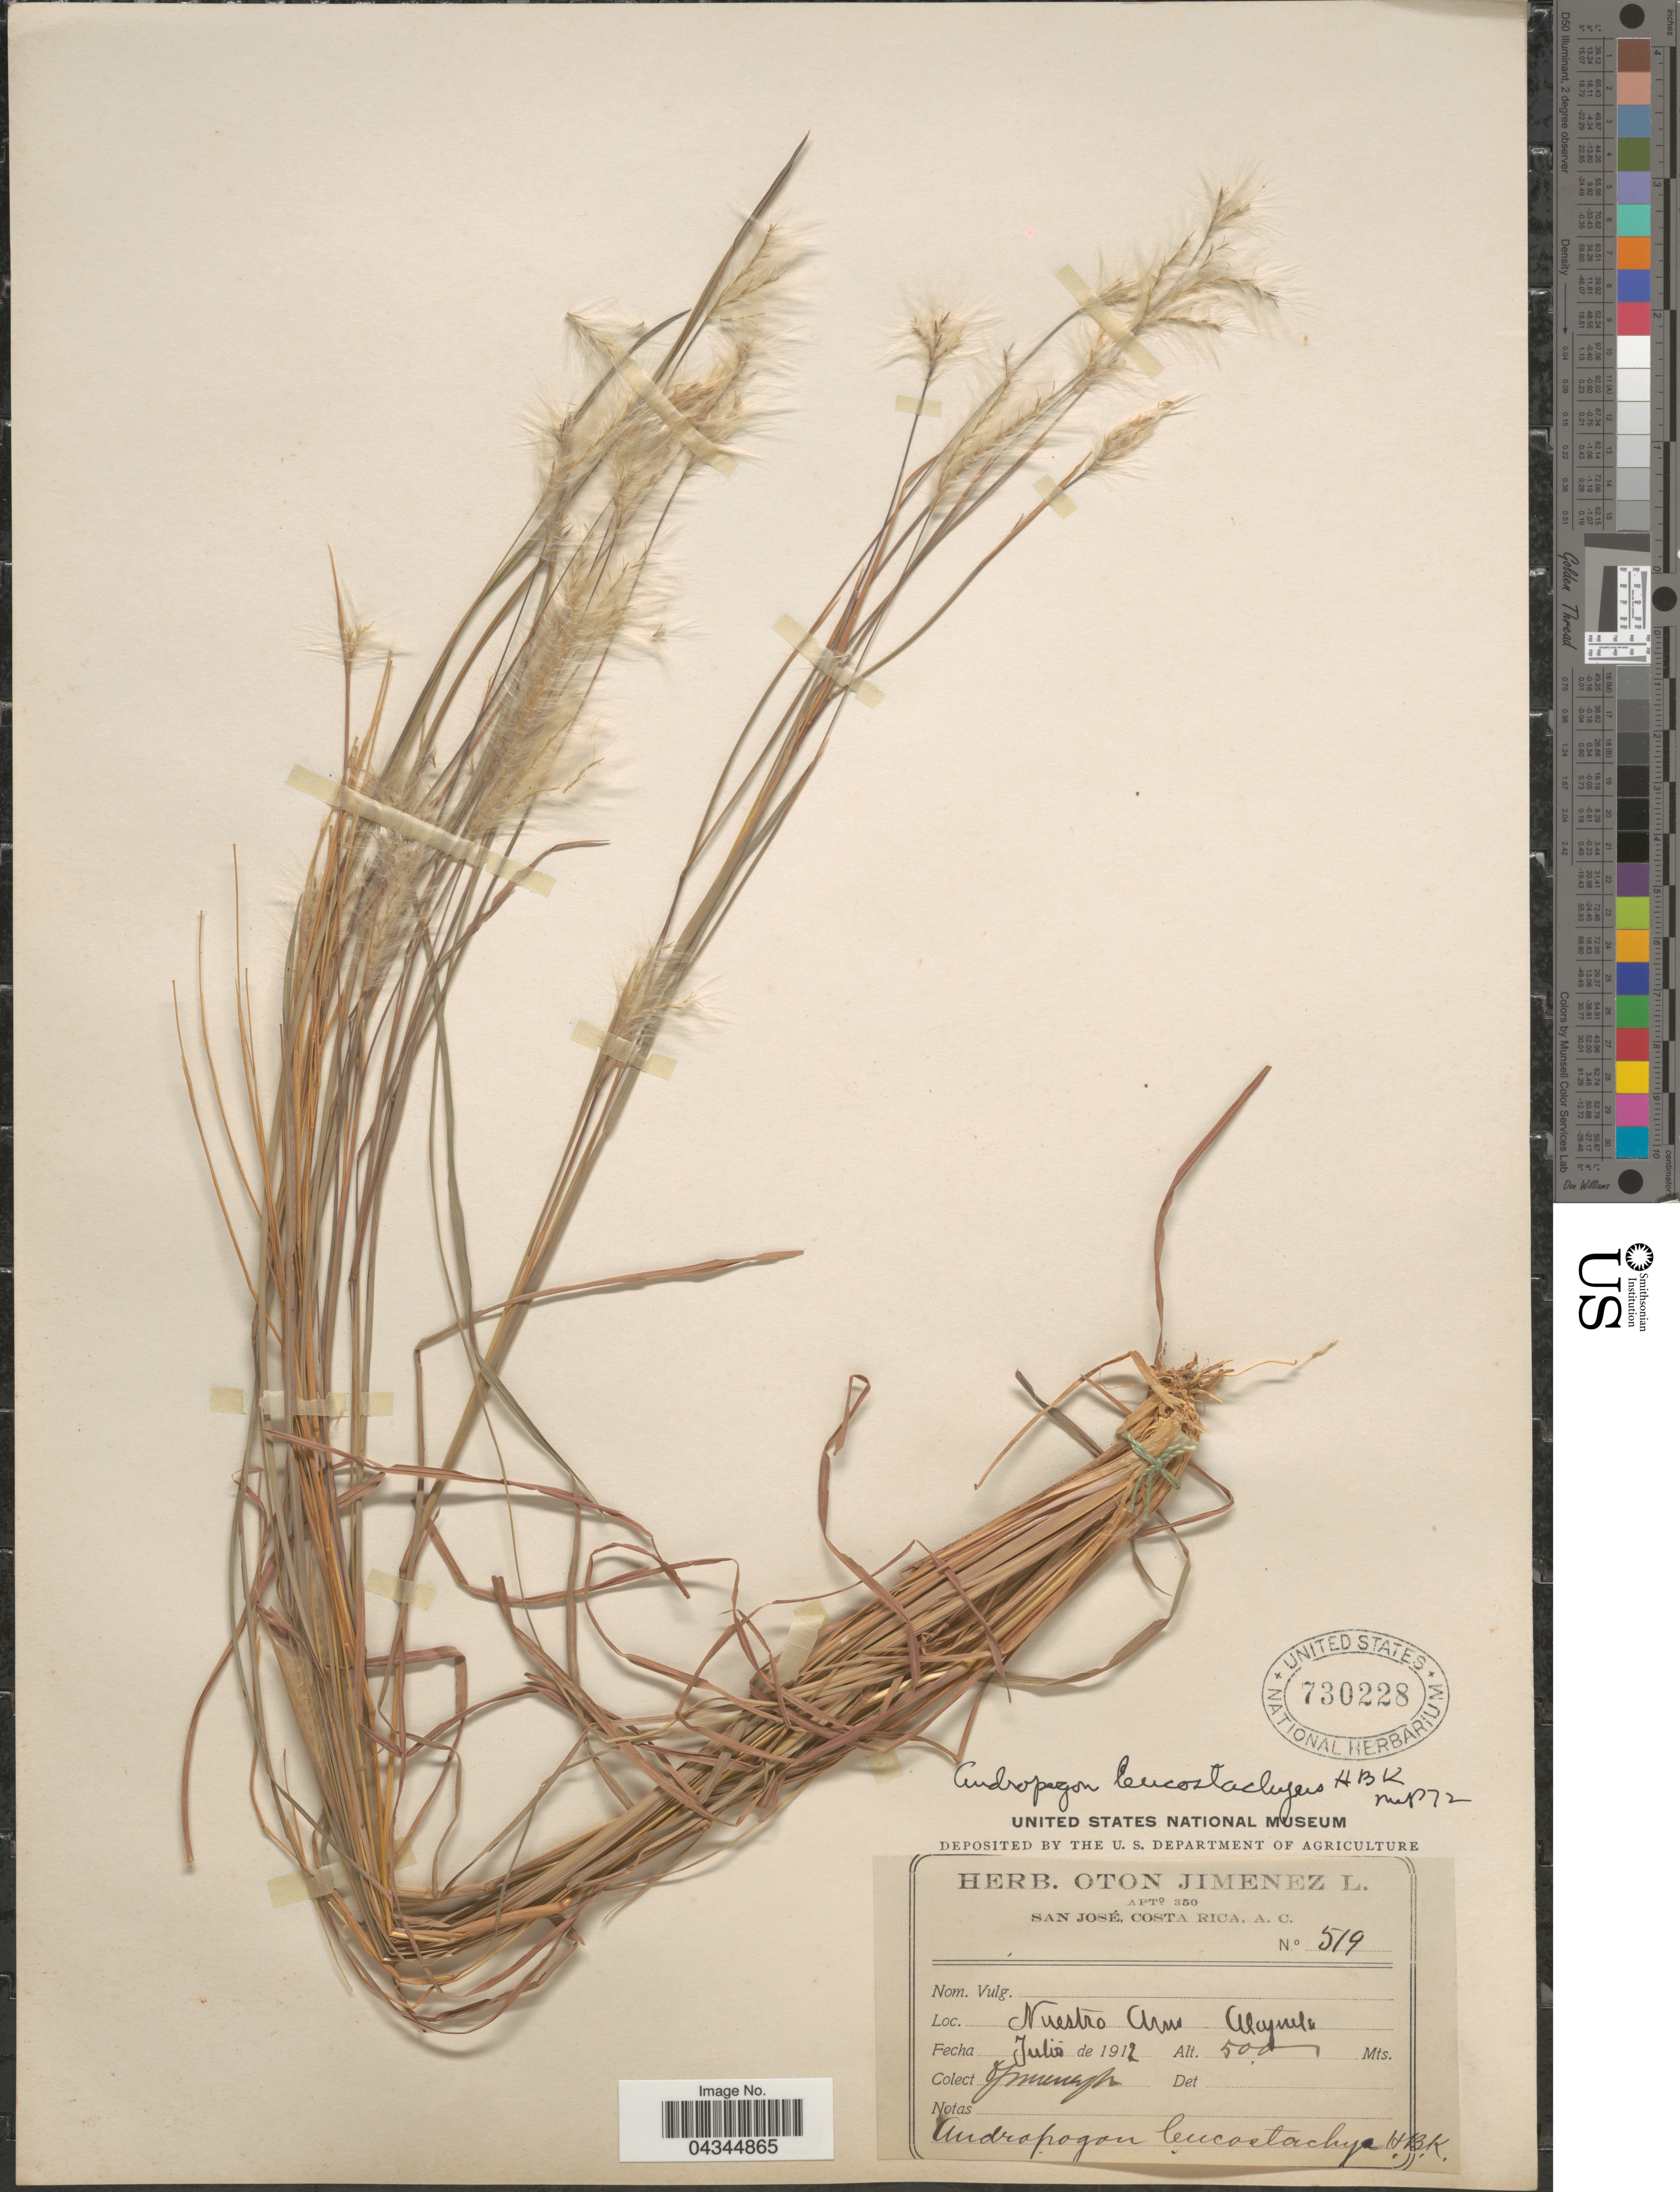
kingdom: Plantae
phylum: Tracheophyta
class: Liliopsida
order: Poales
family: Poaceae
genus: Andropogon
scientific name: Andropogon leucostachyus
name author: Kunth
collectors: O. Jiménez L.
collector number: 519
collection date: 1912-07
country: Costa Rica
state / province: Alajuela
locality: Nuestro Amo.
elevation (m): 500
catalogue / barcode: US 730228